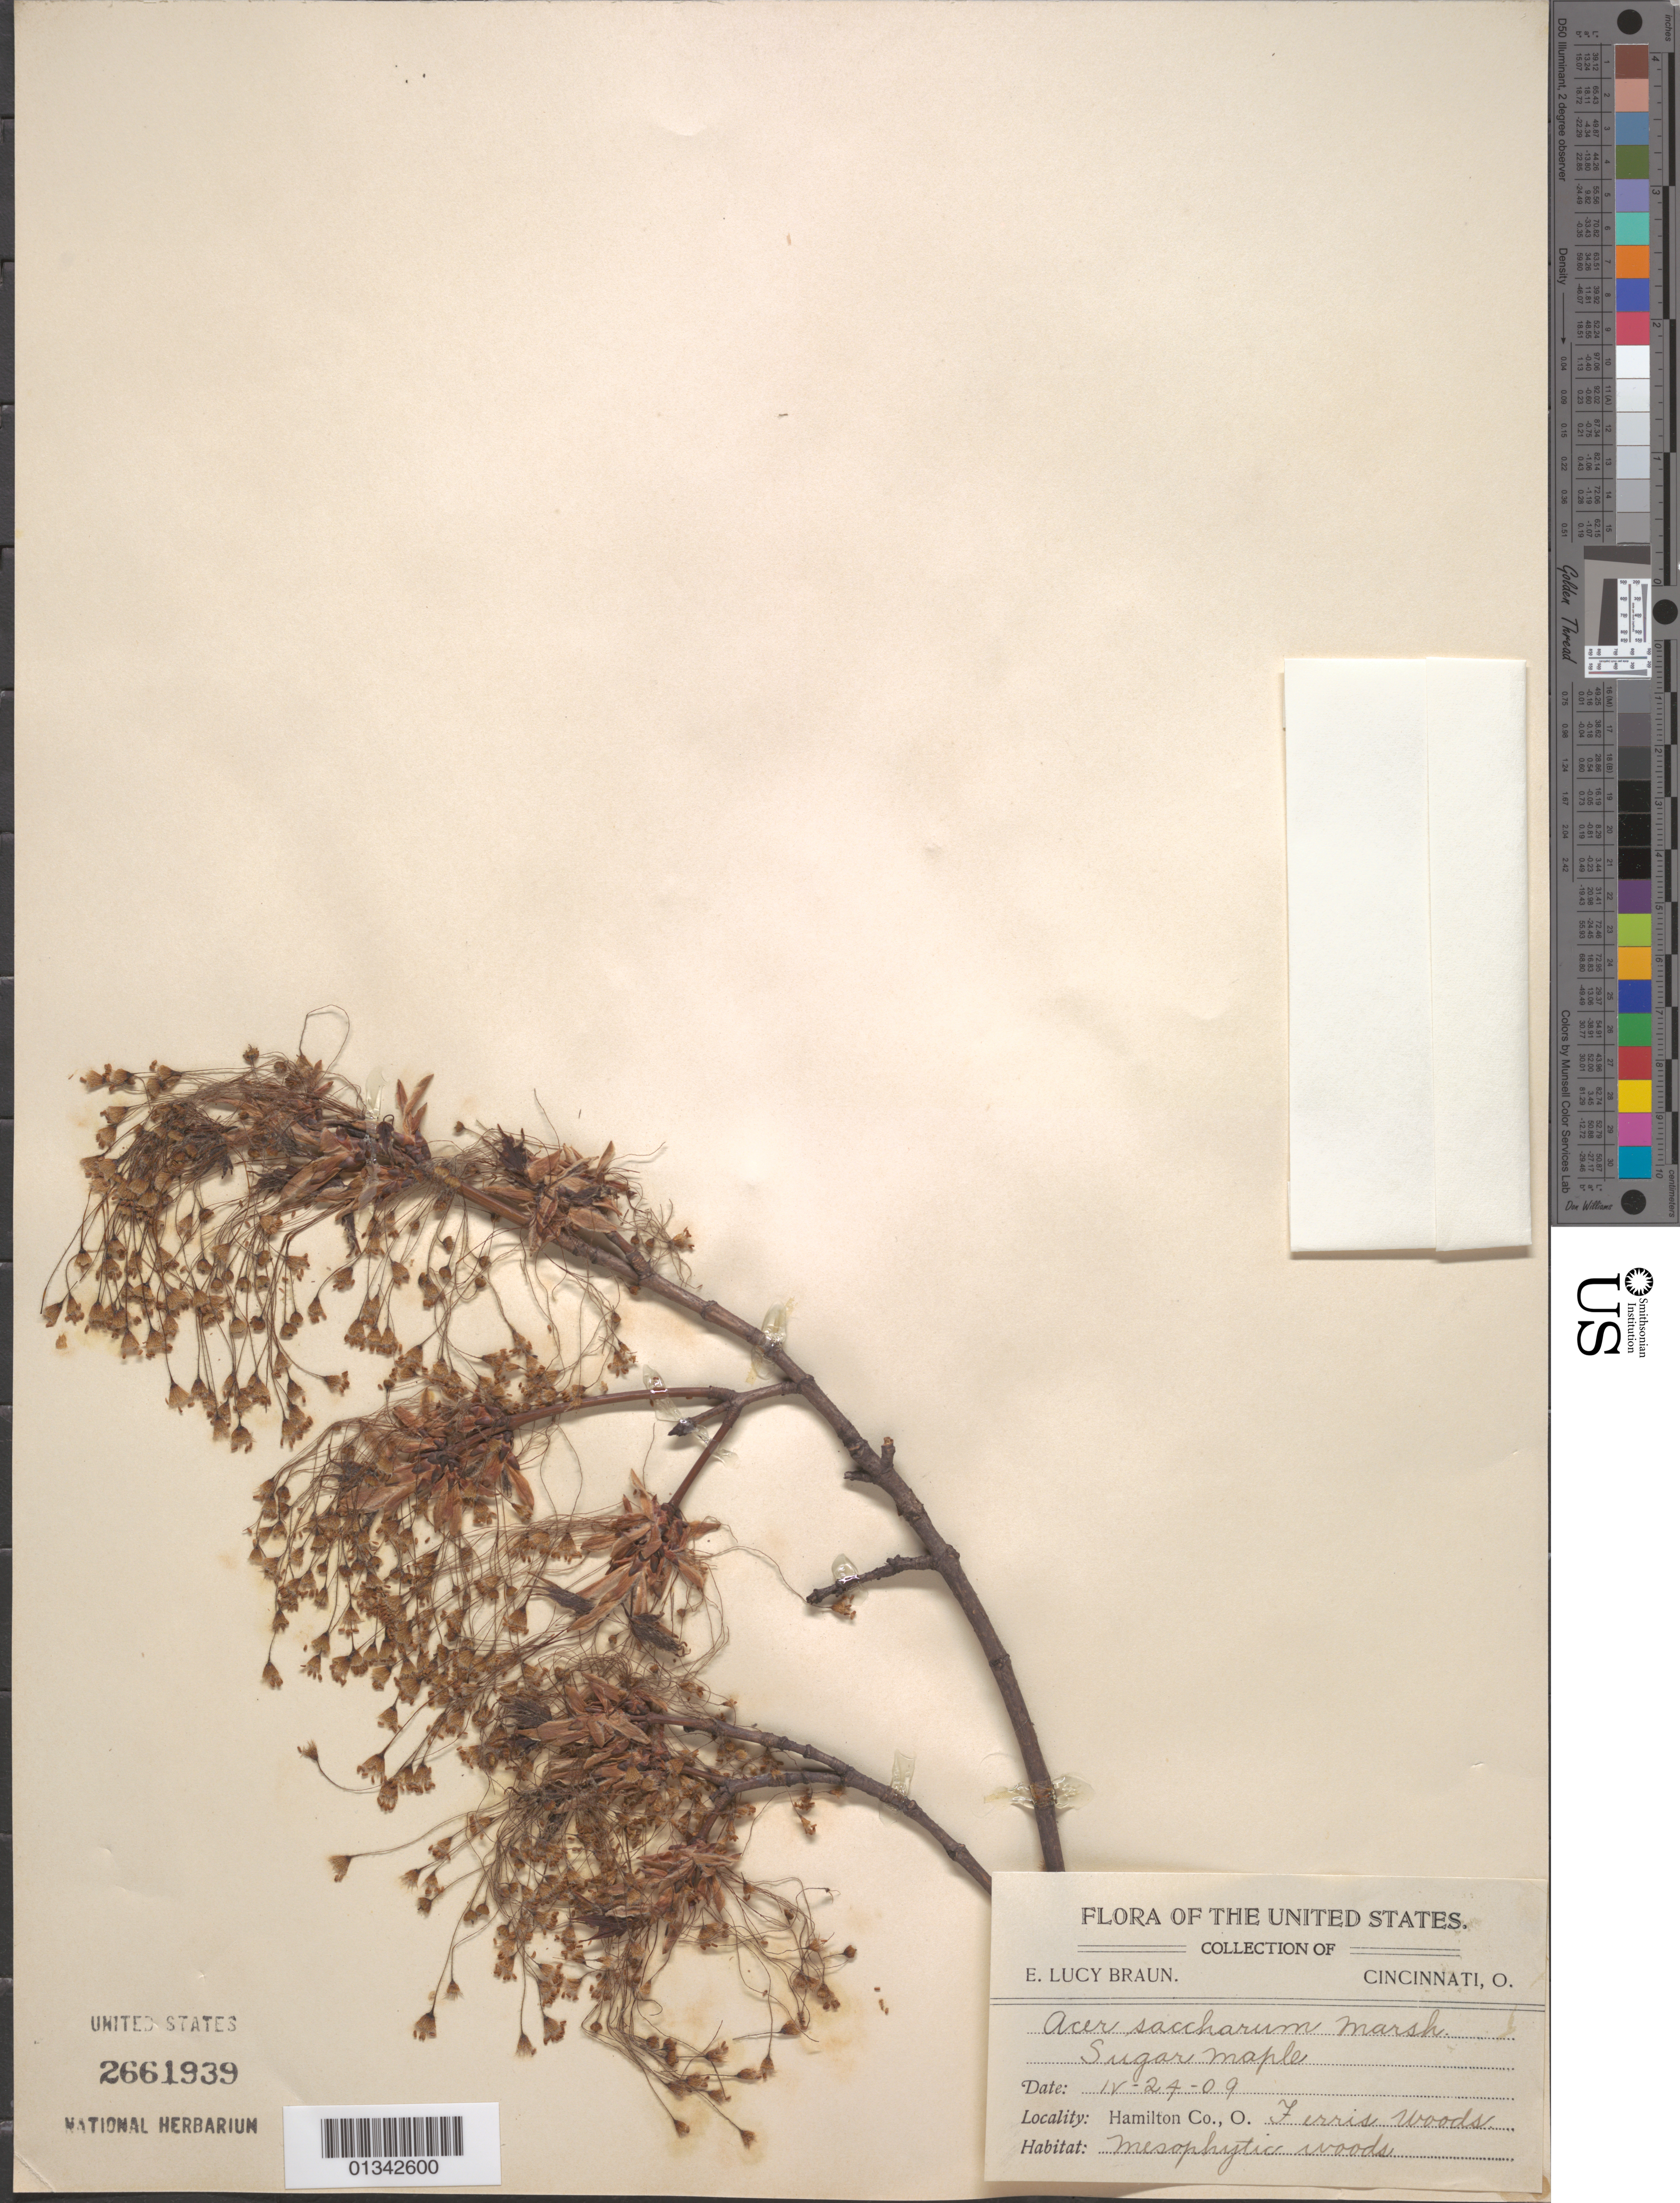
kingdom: Plantae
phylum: Tracheophyta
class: Magnoliopsida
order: Sapindales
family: Sapindaceae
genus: Acer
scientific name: Acer saccharum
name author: Marshall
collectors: E. L. Braun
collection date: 1909-04-24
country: United States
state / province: Ohio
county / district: Hamilton County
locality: Ferris Woods, Hamilton County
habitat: Mesophytic woods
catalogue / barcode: US 2661939